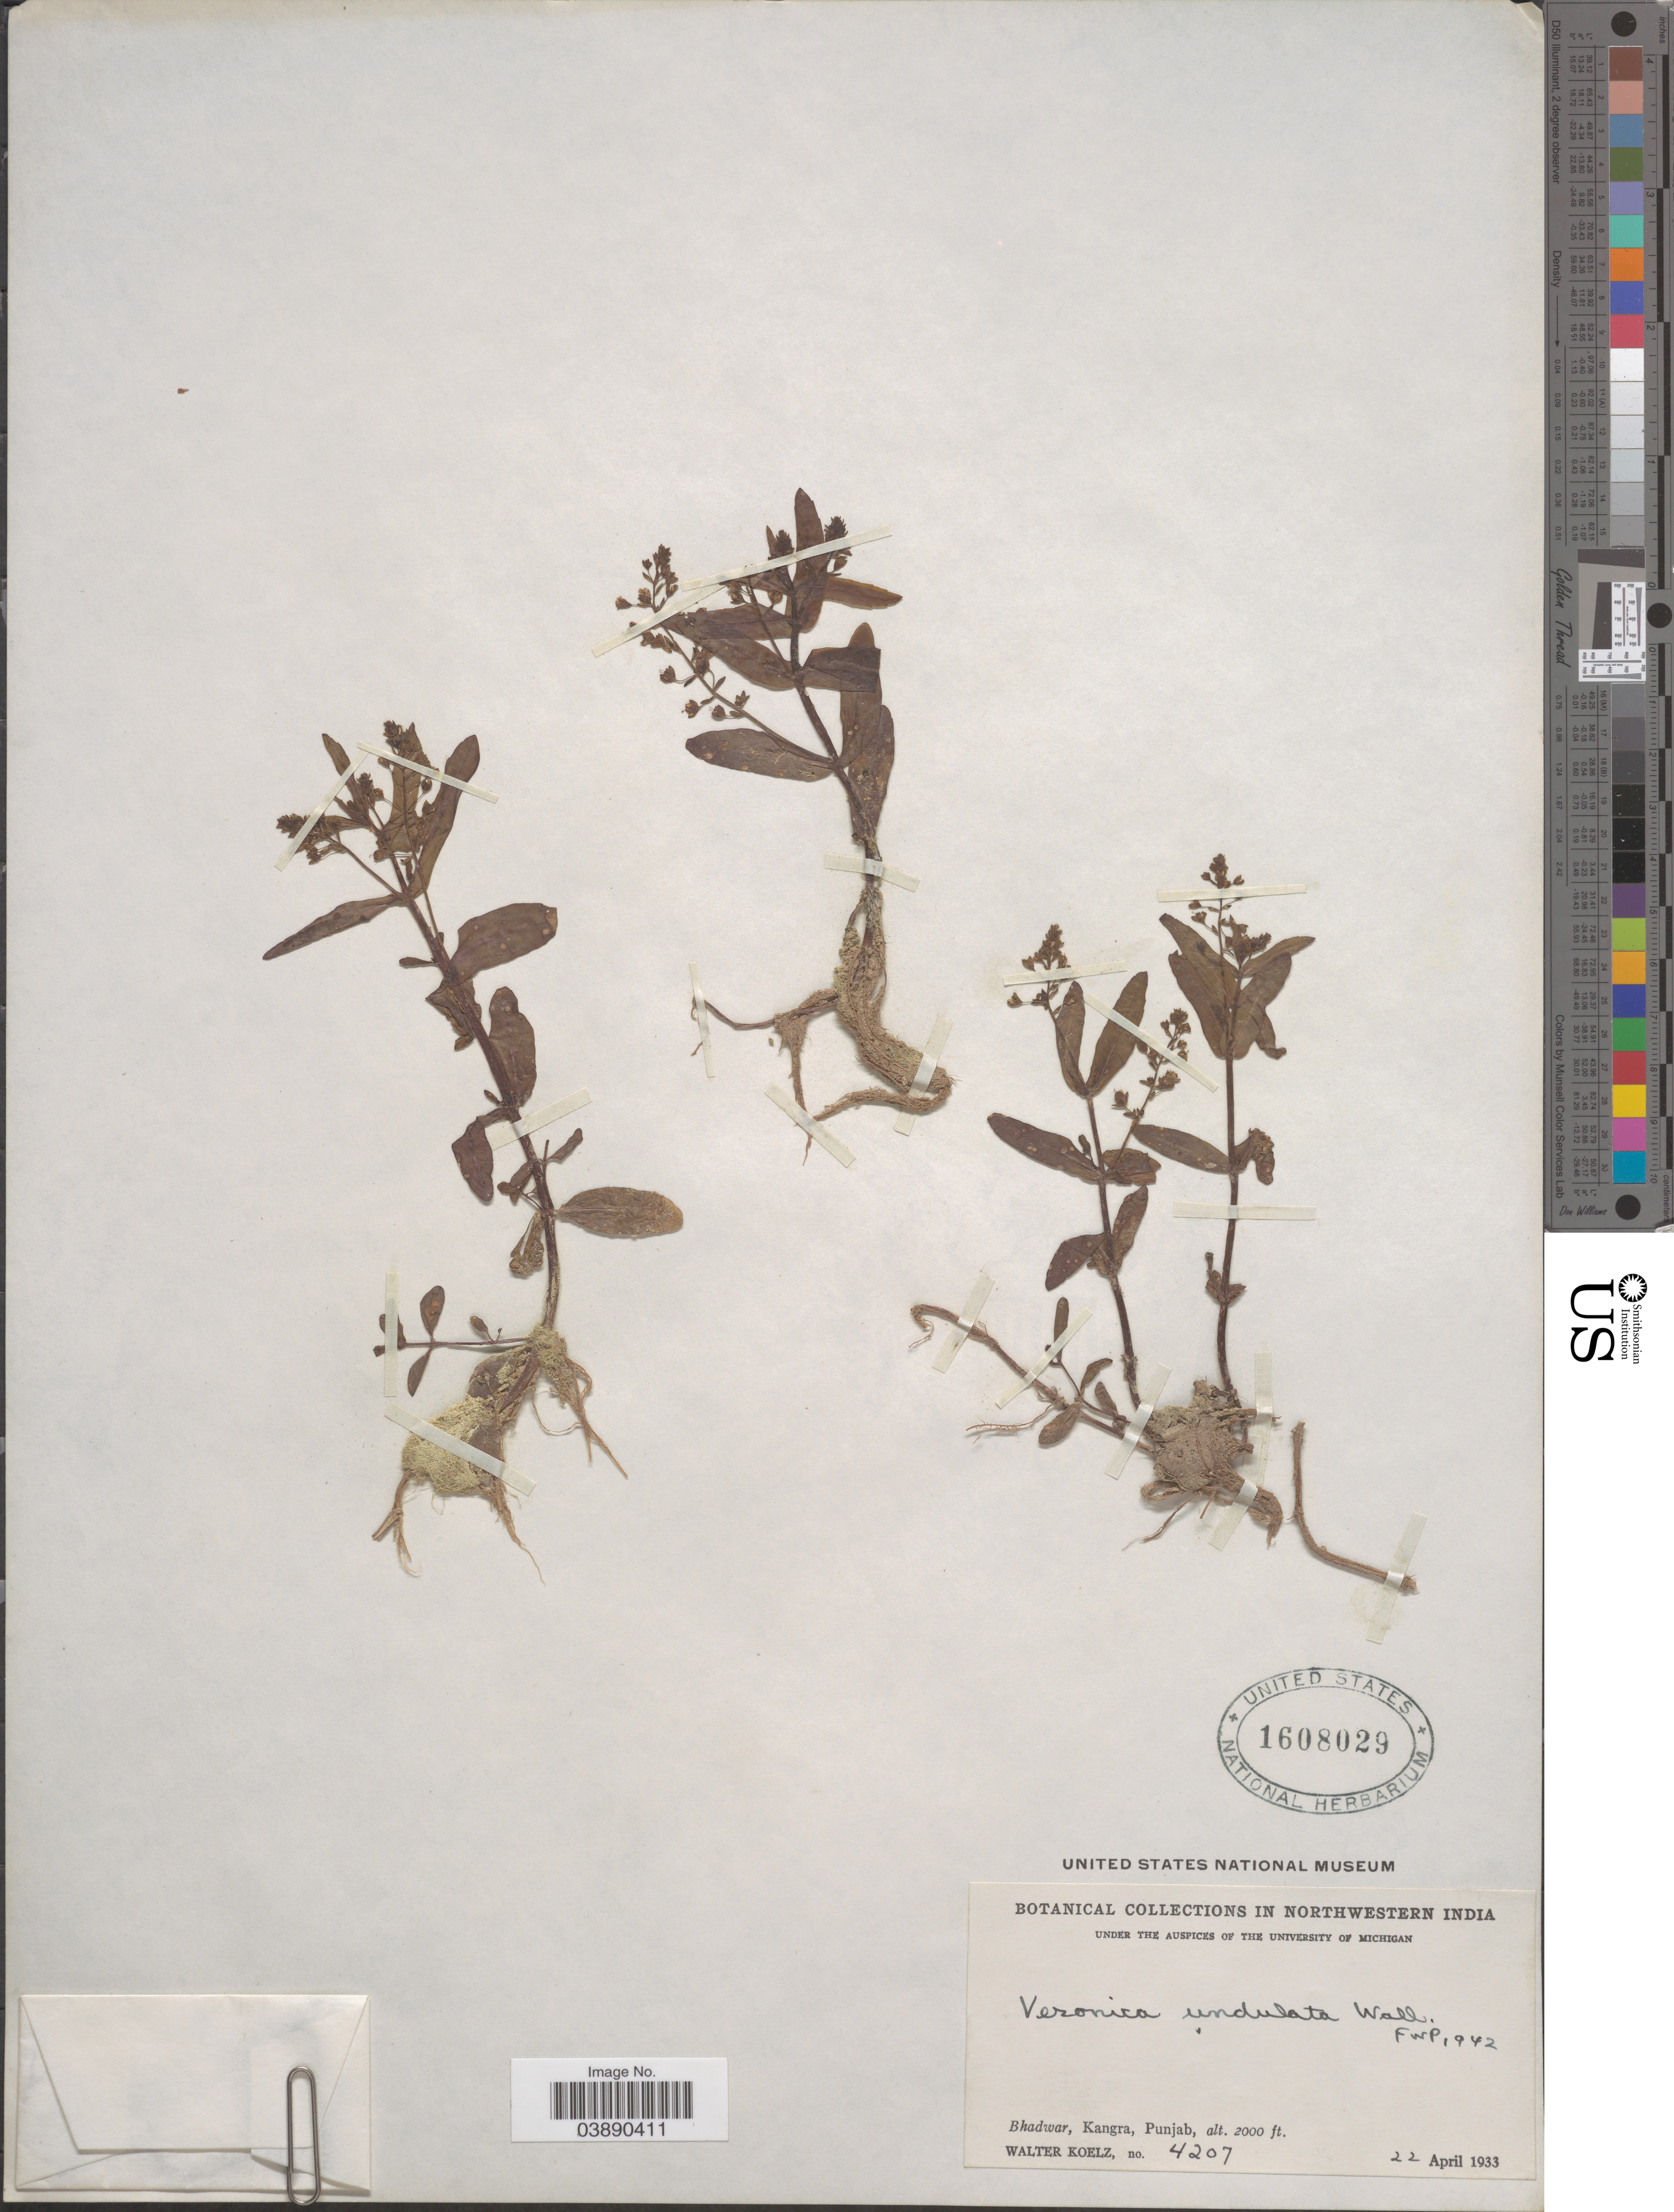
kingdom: Plantae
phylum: Tracheophyta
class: Magnoliopsida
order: Lamiales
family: Plantaginaceae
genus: Veronica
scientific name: Veronica undulata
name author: Wall.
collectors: W. N. Koelz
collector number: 4207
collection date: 1933-04-22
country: India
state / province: Punjab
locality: Northwestern India. Bhadwar, Kangra.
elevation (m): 610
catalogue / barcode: US 1608029